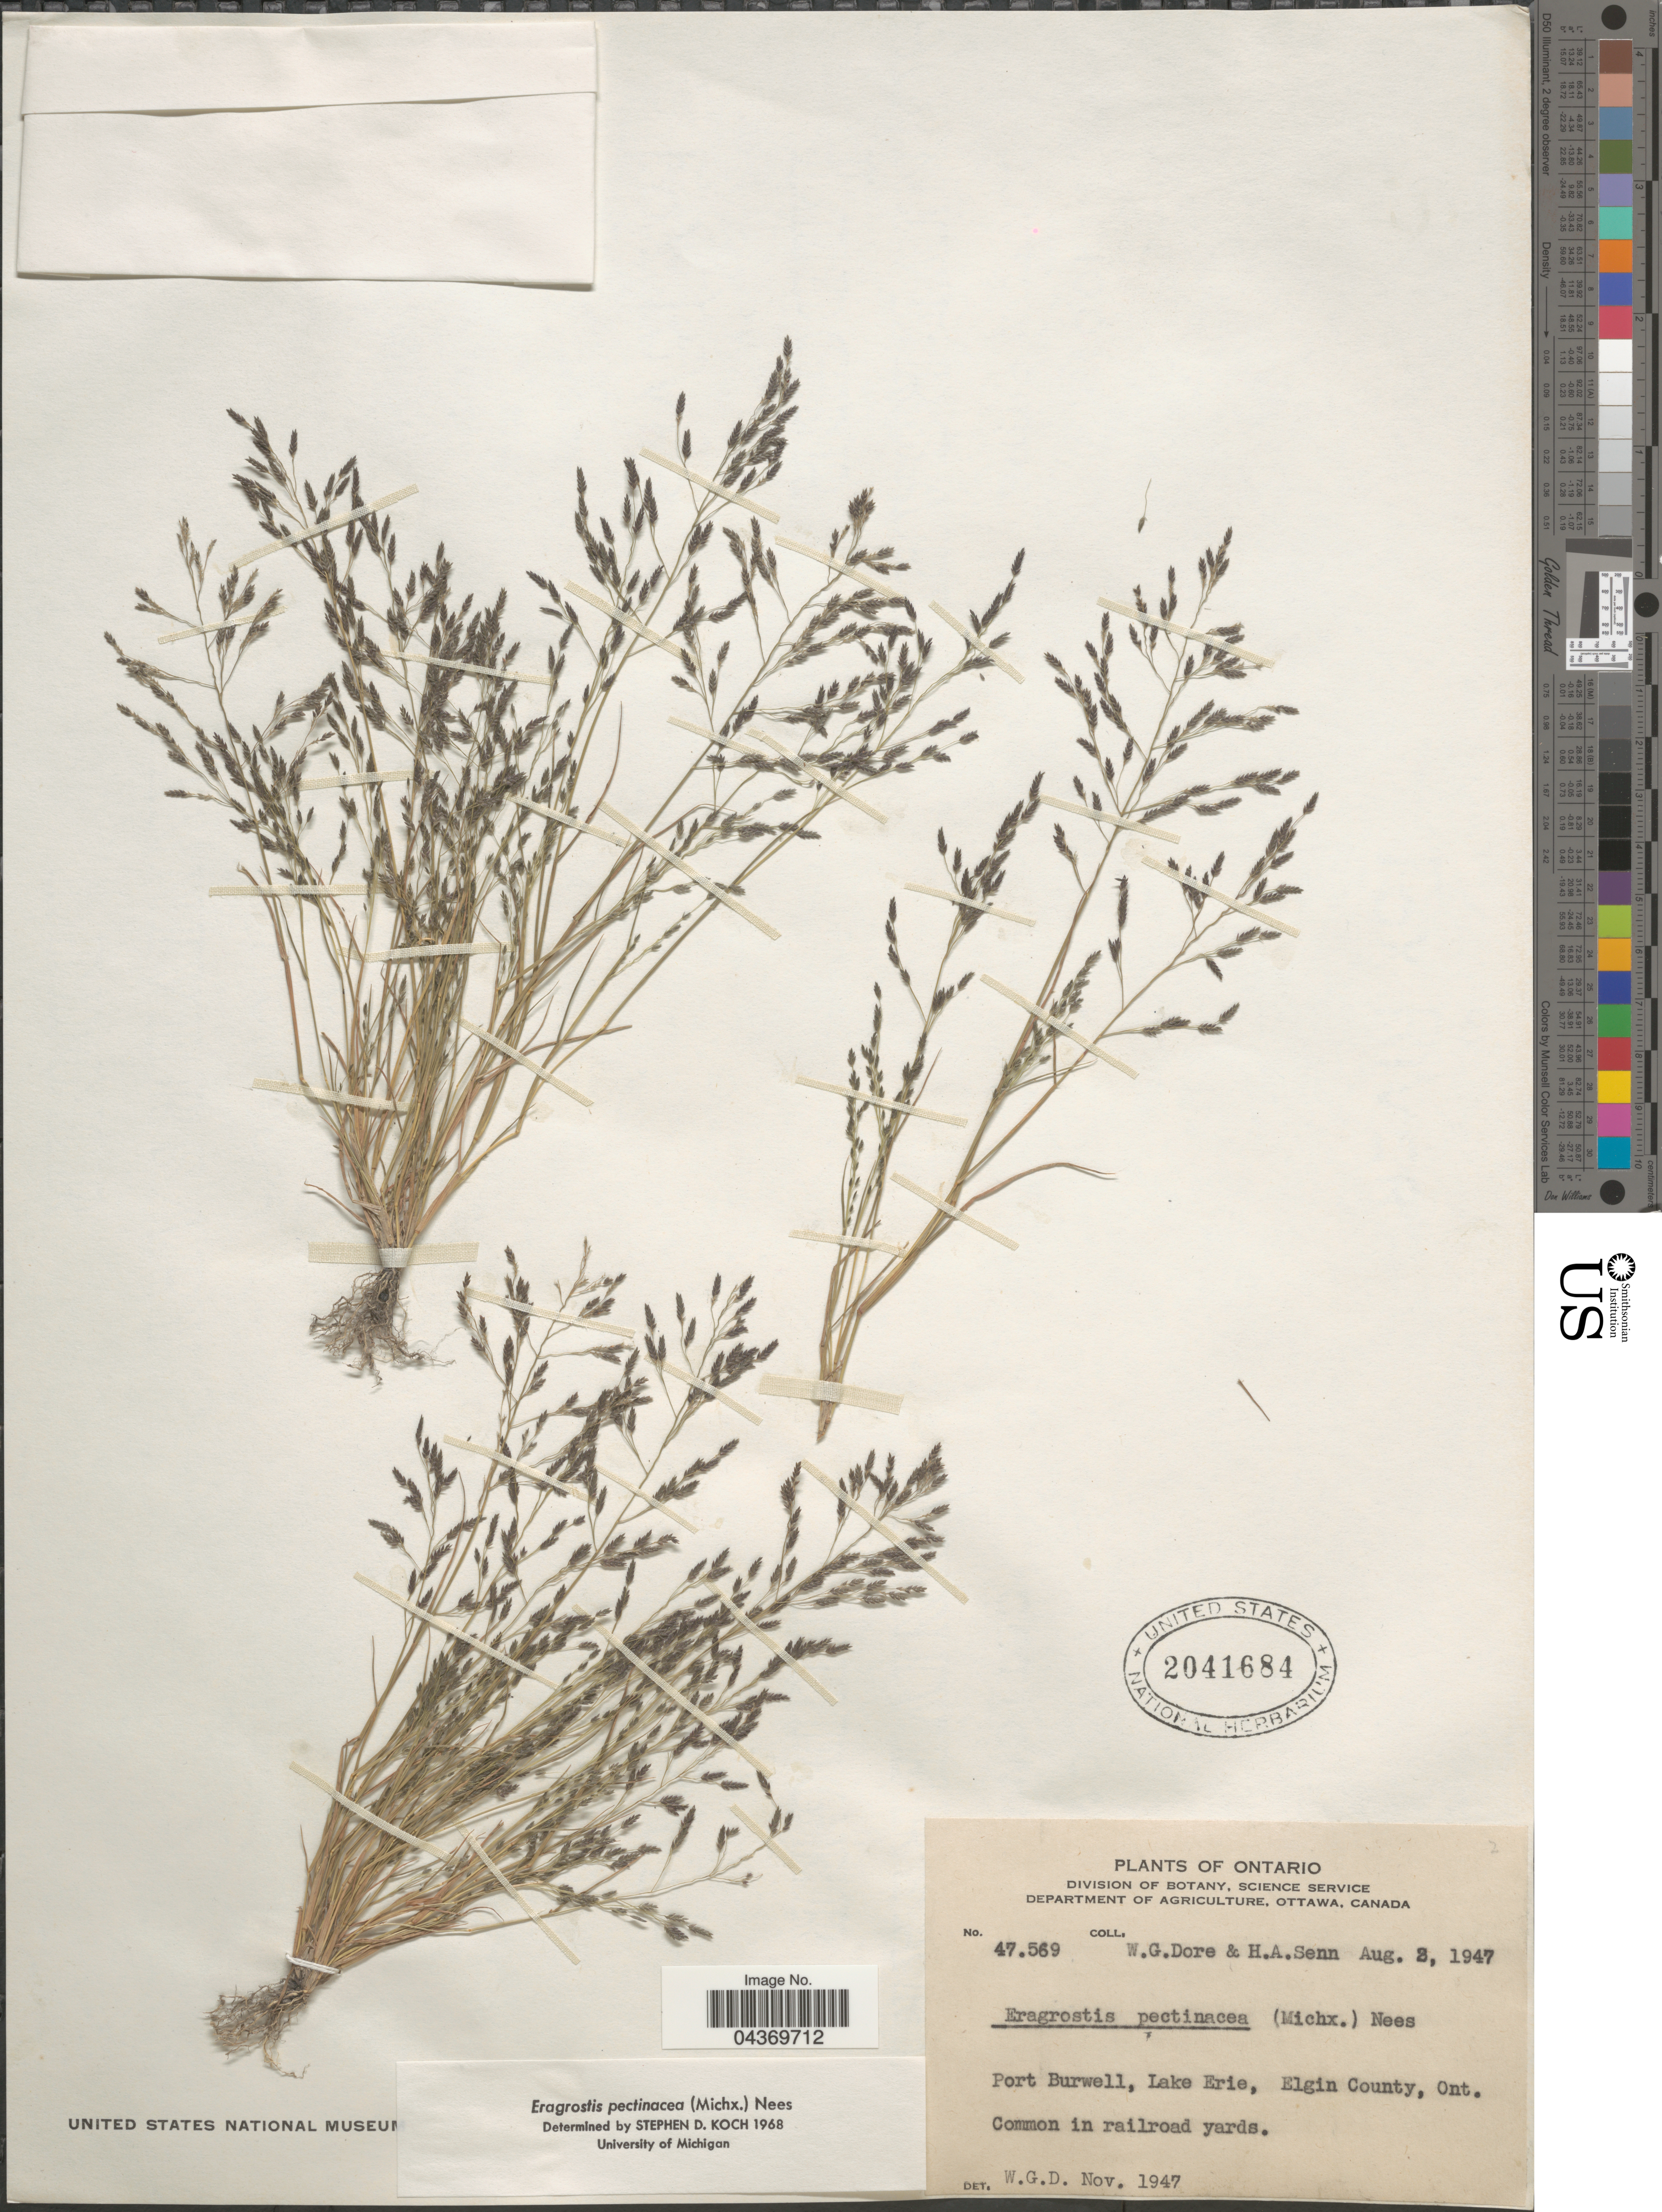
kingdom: Plantae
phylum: Tracheophyta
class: Liliopsida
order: Poales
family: Poaceae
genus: Eragrostis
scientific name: Eragrostis pectinacea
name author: (Michx.) Nees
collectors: W. Dore & H. Senn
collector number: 47569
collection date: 1947-08-02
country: Canada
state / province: Ontario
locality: Port Burwell, Lake Erie, Elgin County. Common in railroad yards.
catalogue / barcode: US 2041684